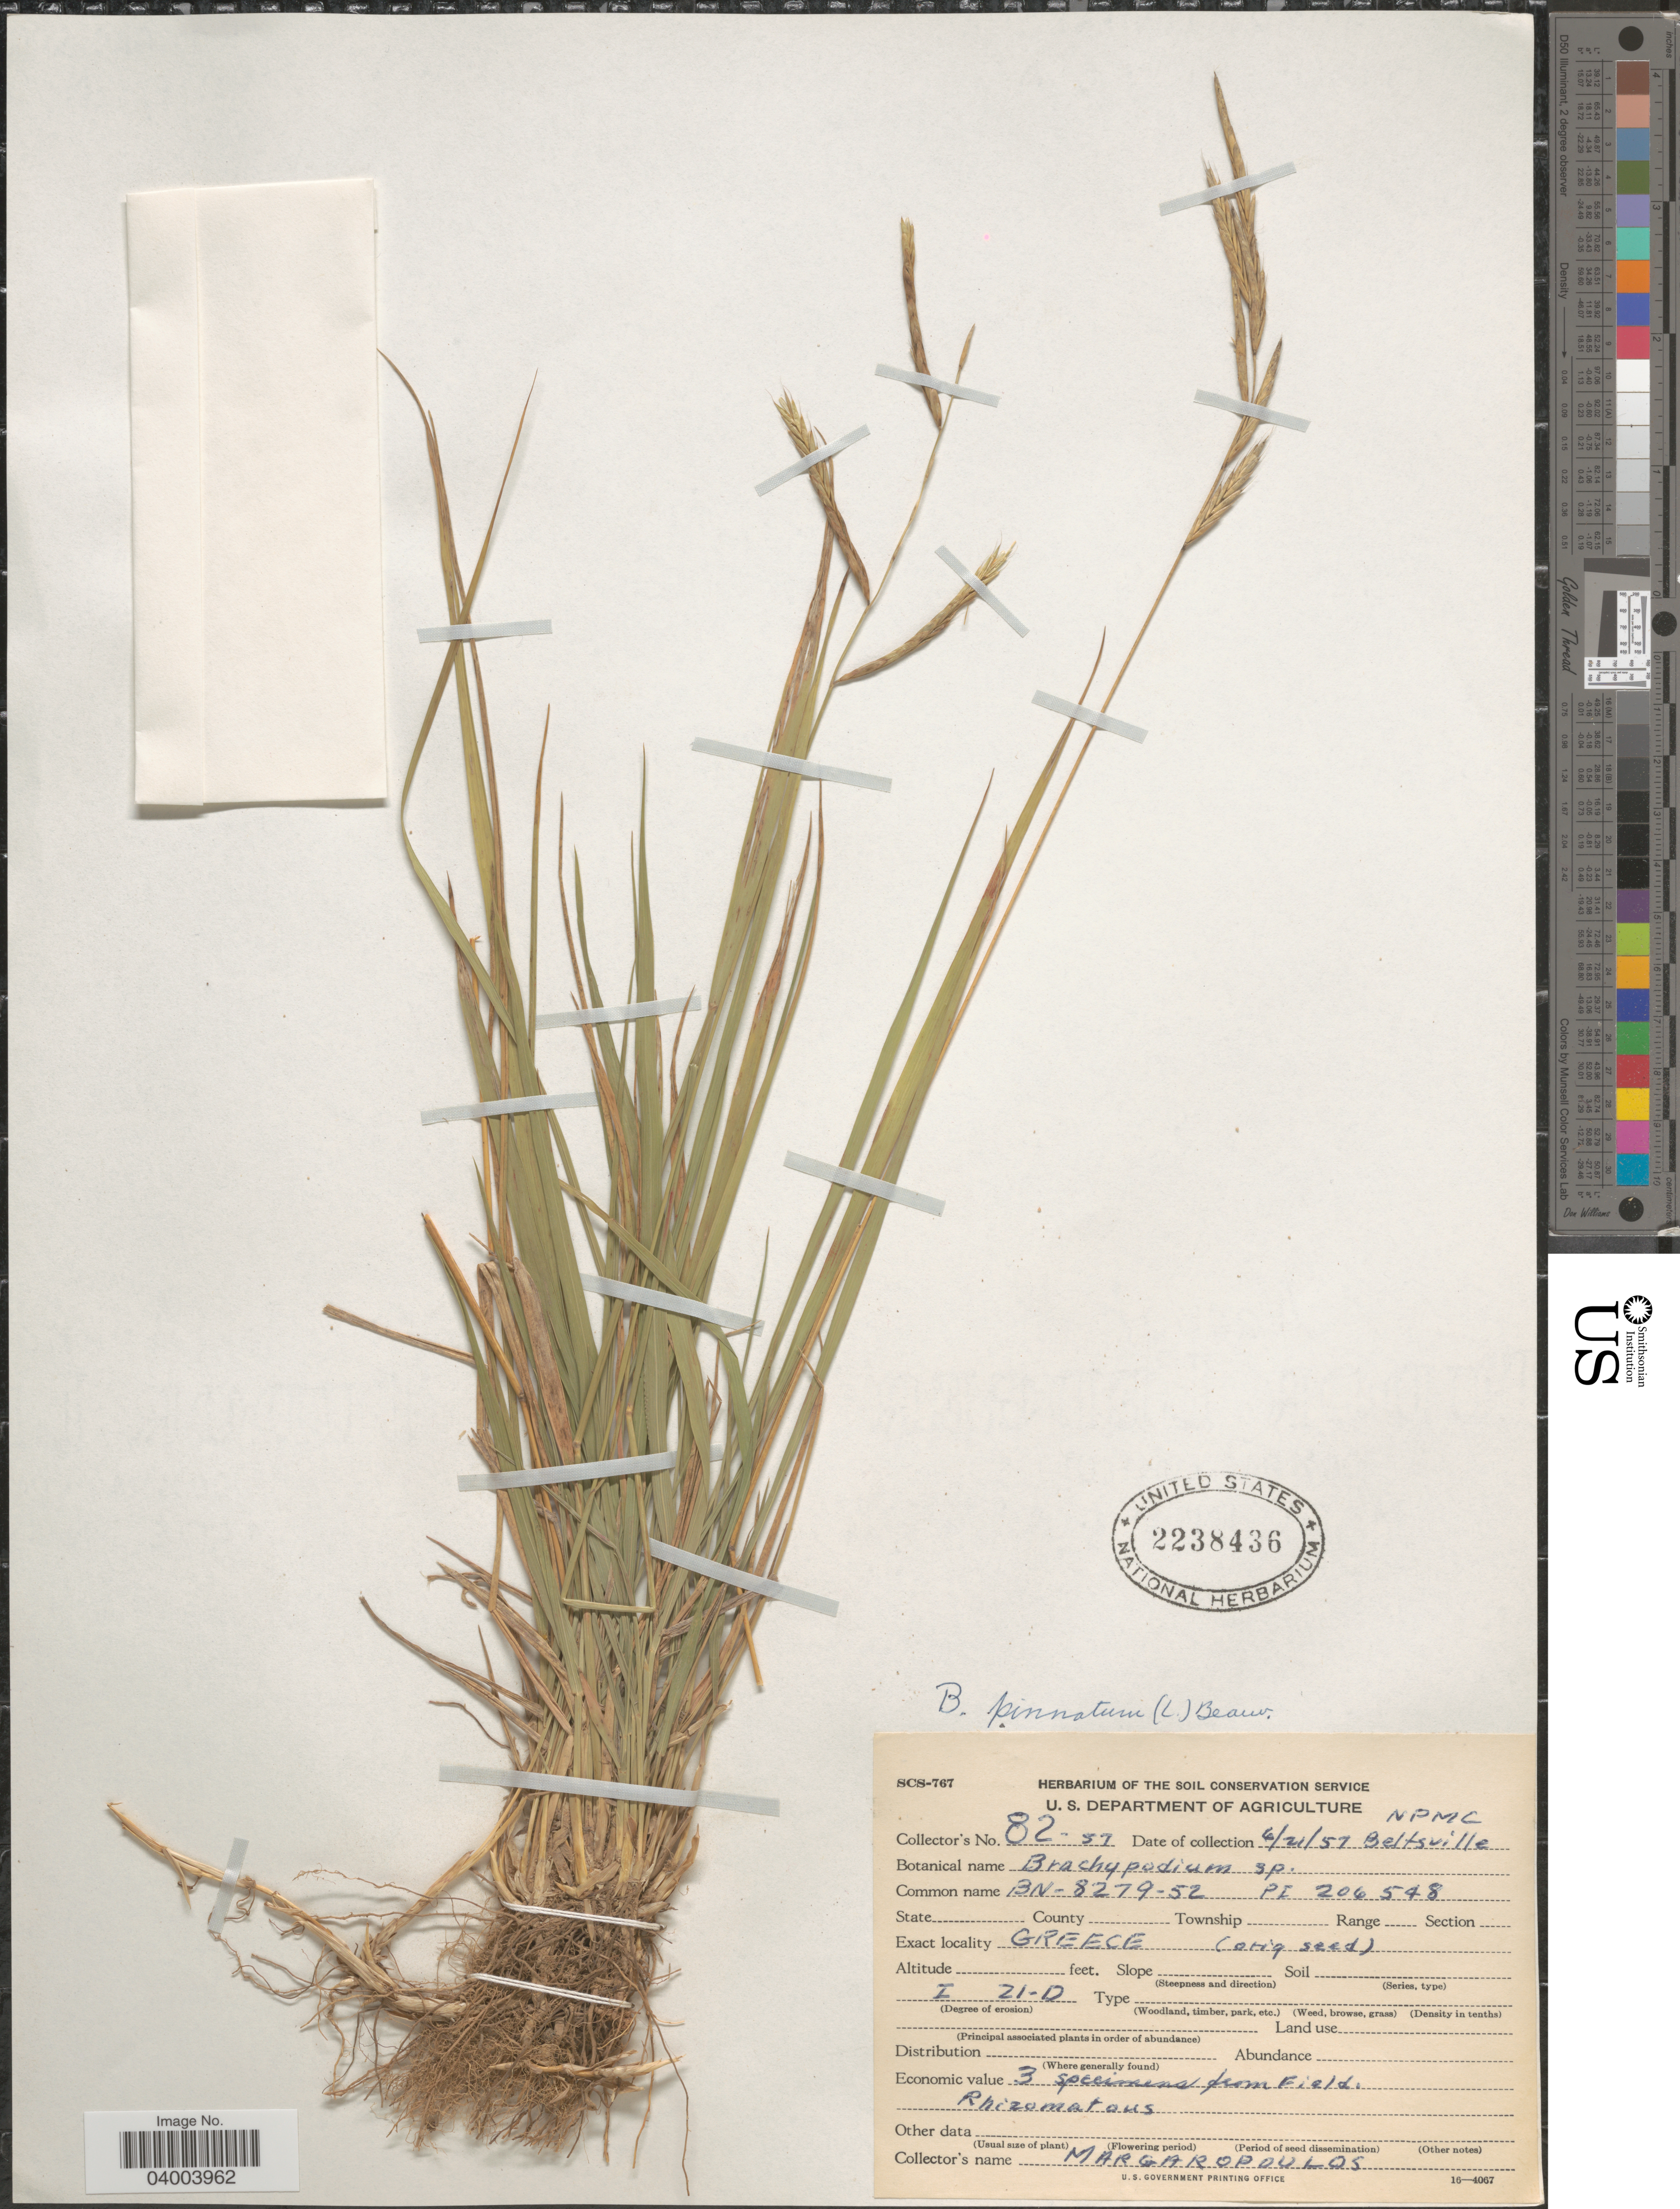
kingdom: Plantae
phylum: Tracheophyta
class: Liliopsida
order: Poales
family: Poaceae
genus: Brachypodium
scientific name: Brachypodium pinnatum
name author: (L.) P. Beauv.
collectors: Margaropoulos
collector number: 82-57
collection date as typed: Transcribed d/m/y: 21/6/57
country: United States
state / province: Maryland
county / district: Prince George's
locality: NPMC. [unsure placement] Beltsville.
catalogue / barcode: US 2238436